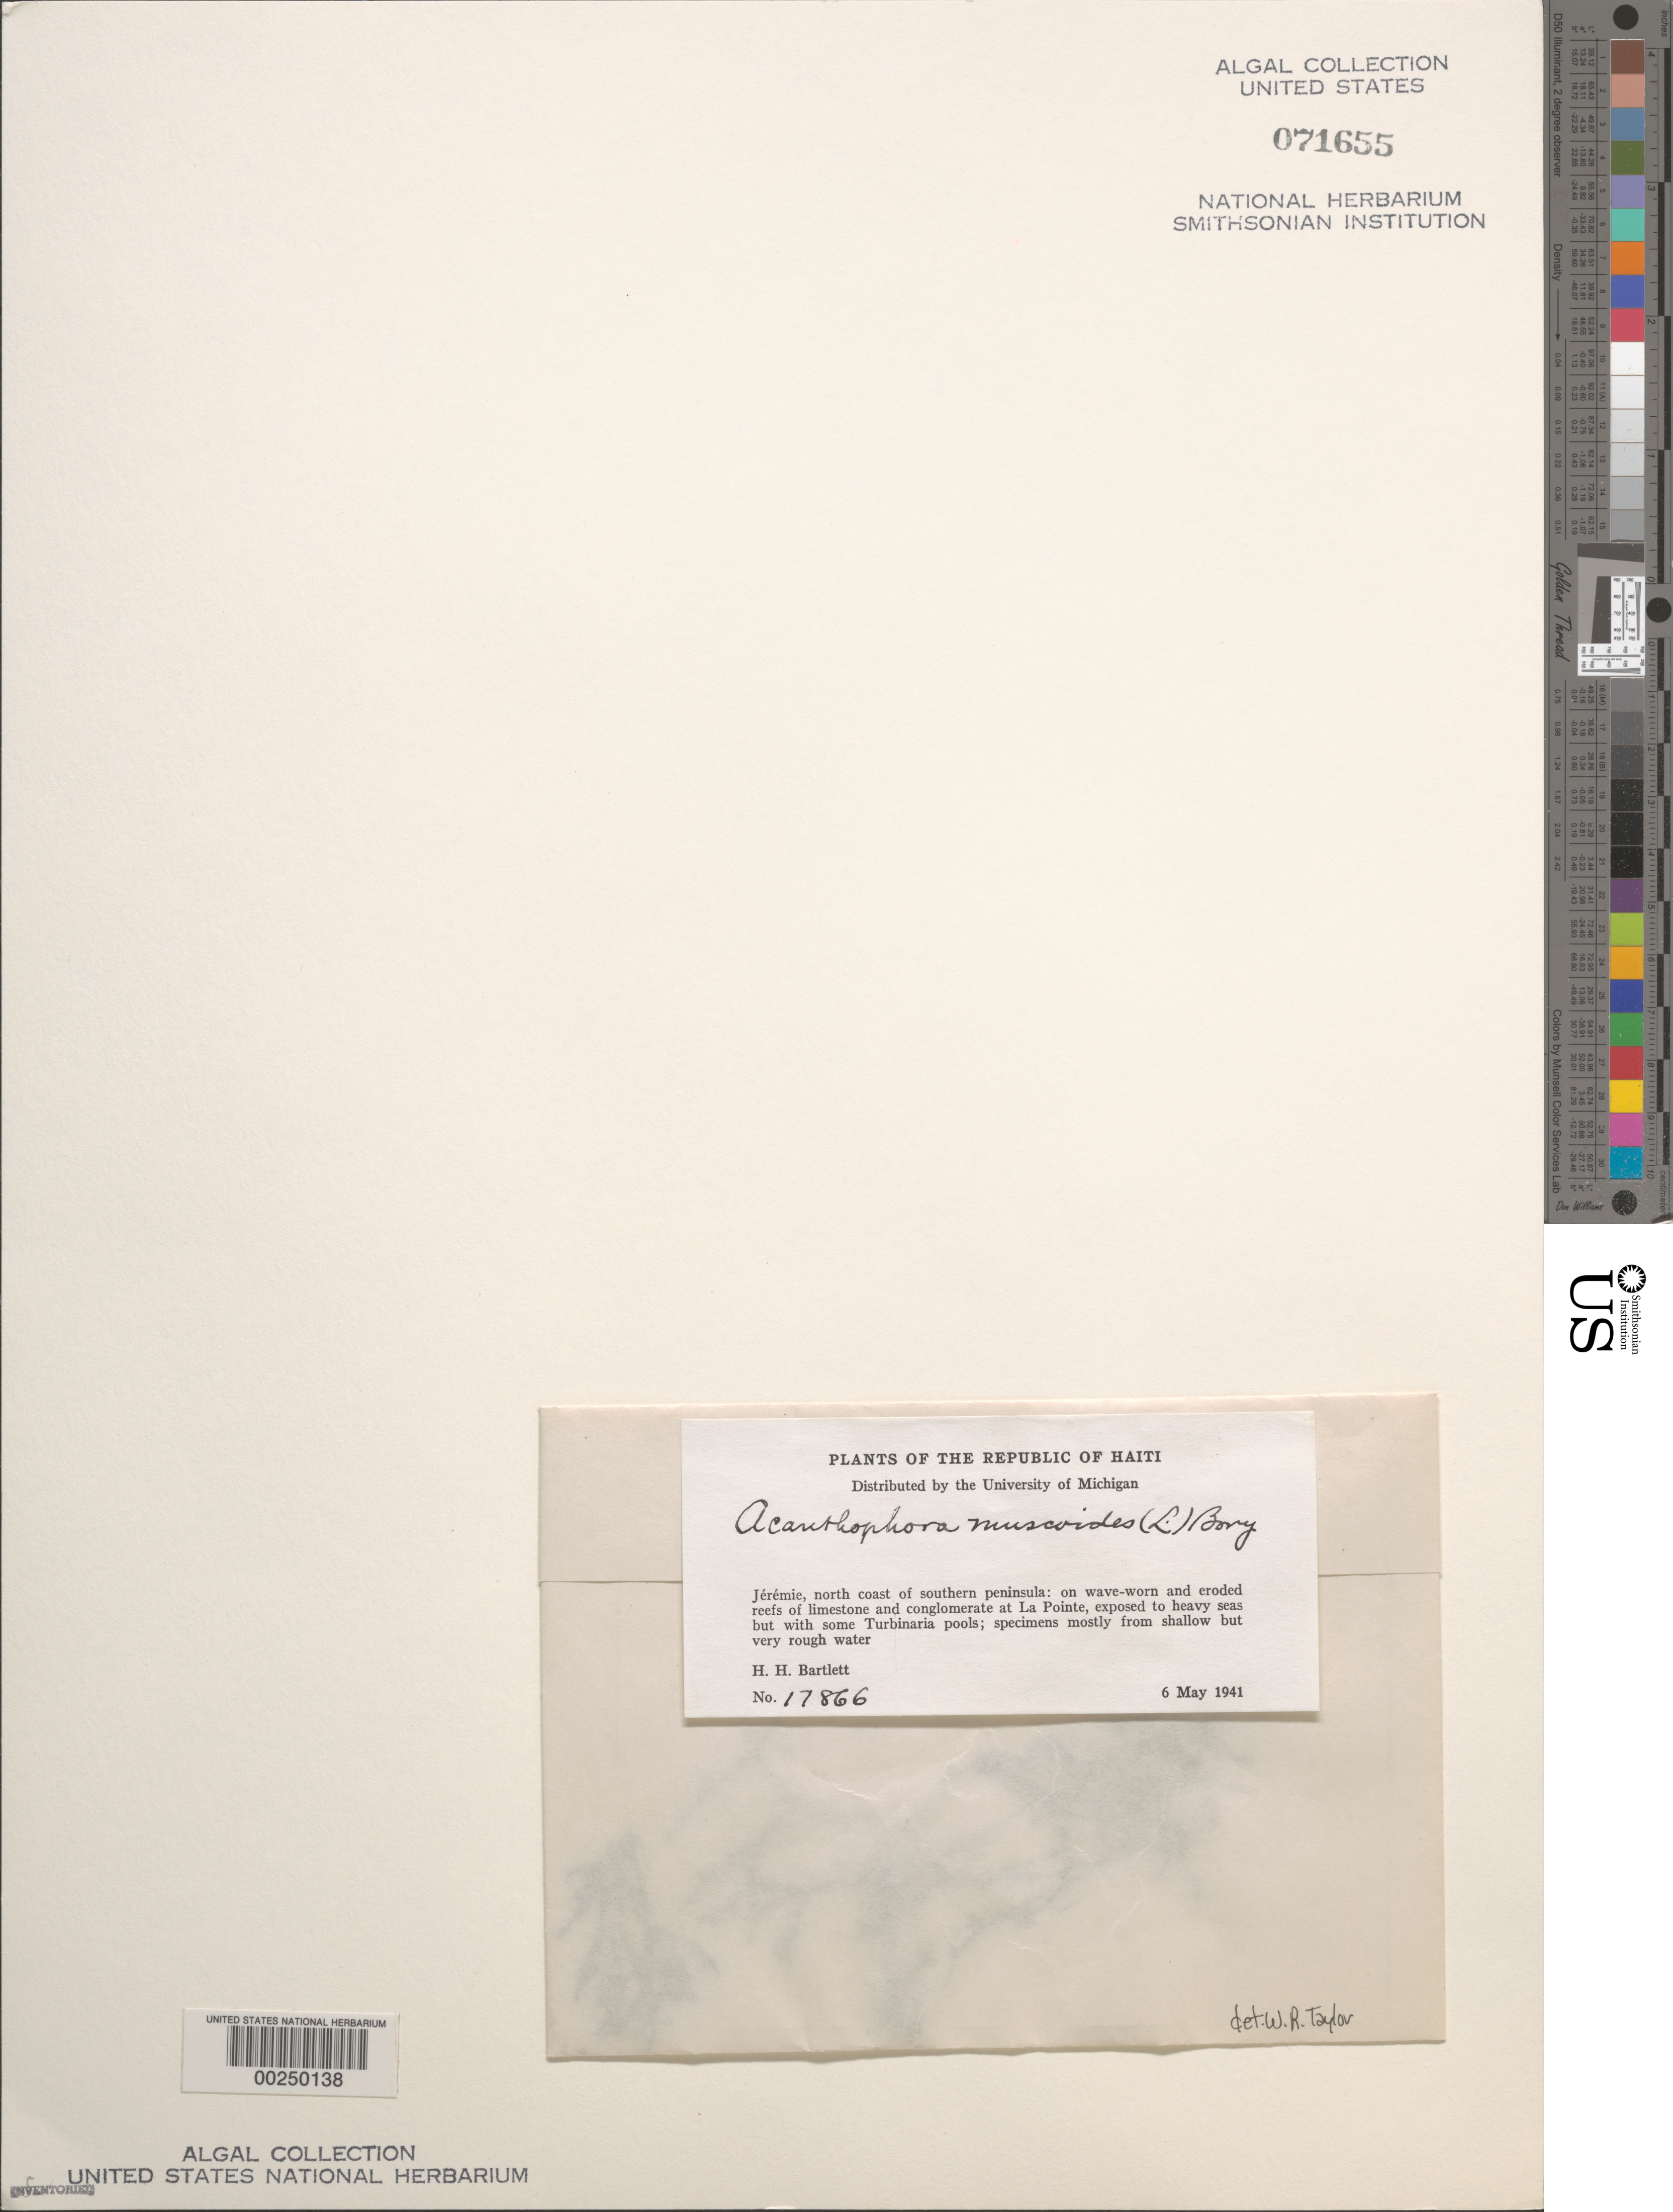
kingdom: Plantae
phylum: Rhodophyta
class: Florideophyceae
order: Ceramiales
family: Rhodomelaceae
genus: Acanthophora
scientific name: Acanthophora muscoides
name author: (C. Agardh) Bory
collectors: H. H. Bartlett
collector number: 17866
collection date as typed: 06 May 1941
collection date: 1941-05-06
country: Haiti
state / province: Sud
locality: Jeremie, La Pointe, north coast of southern peninsula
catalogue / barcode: US 71655